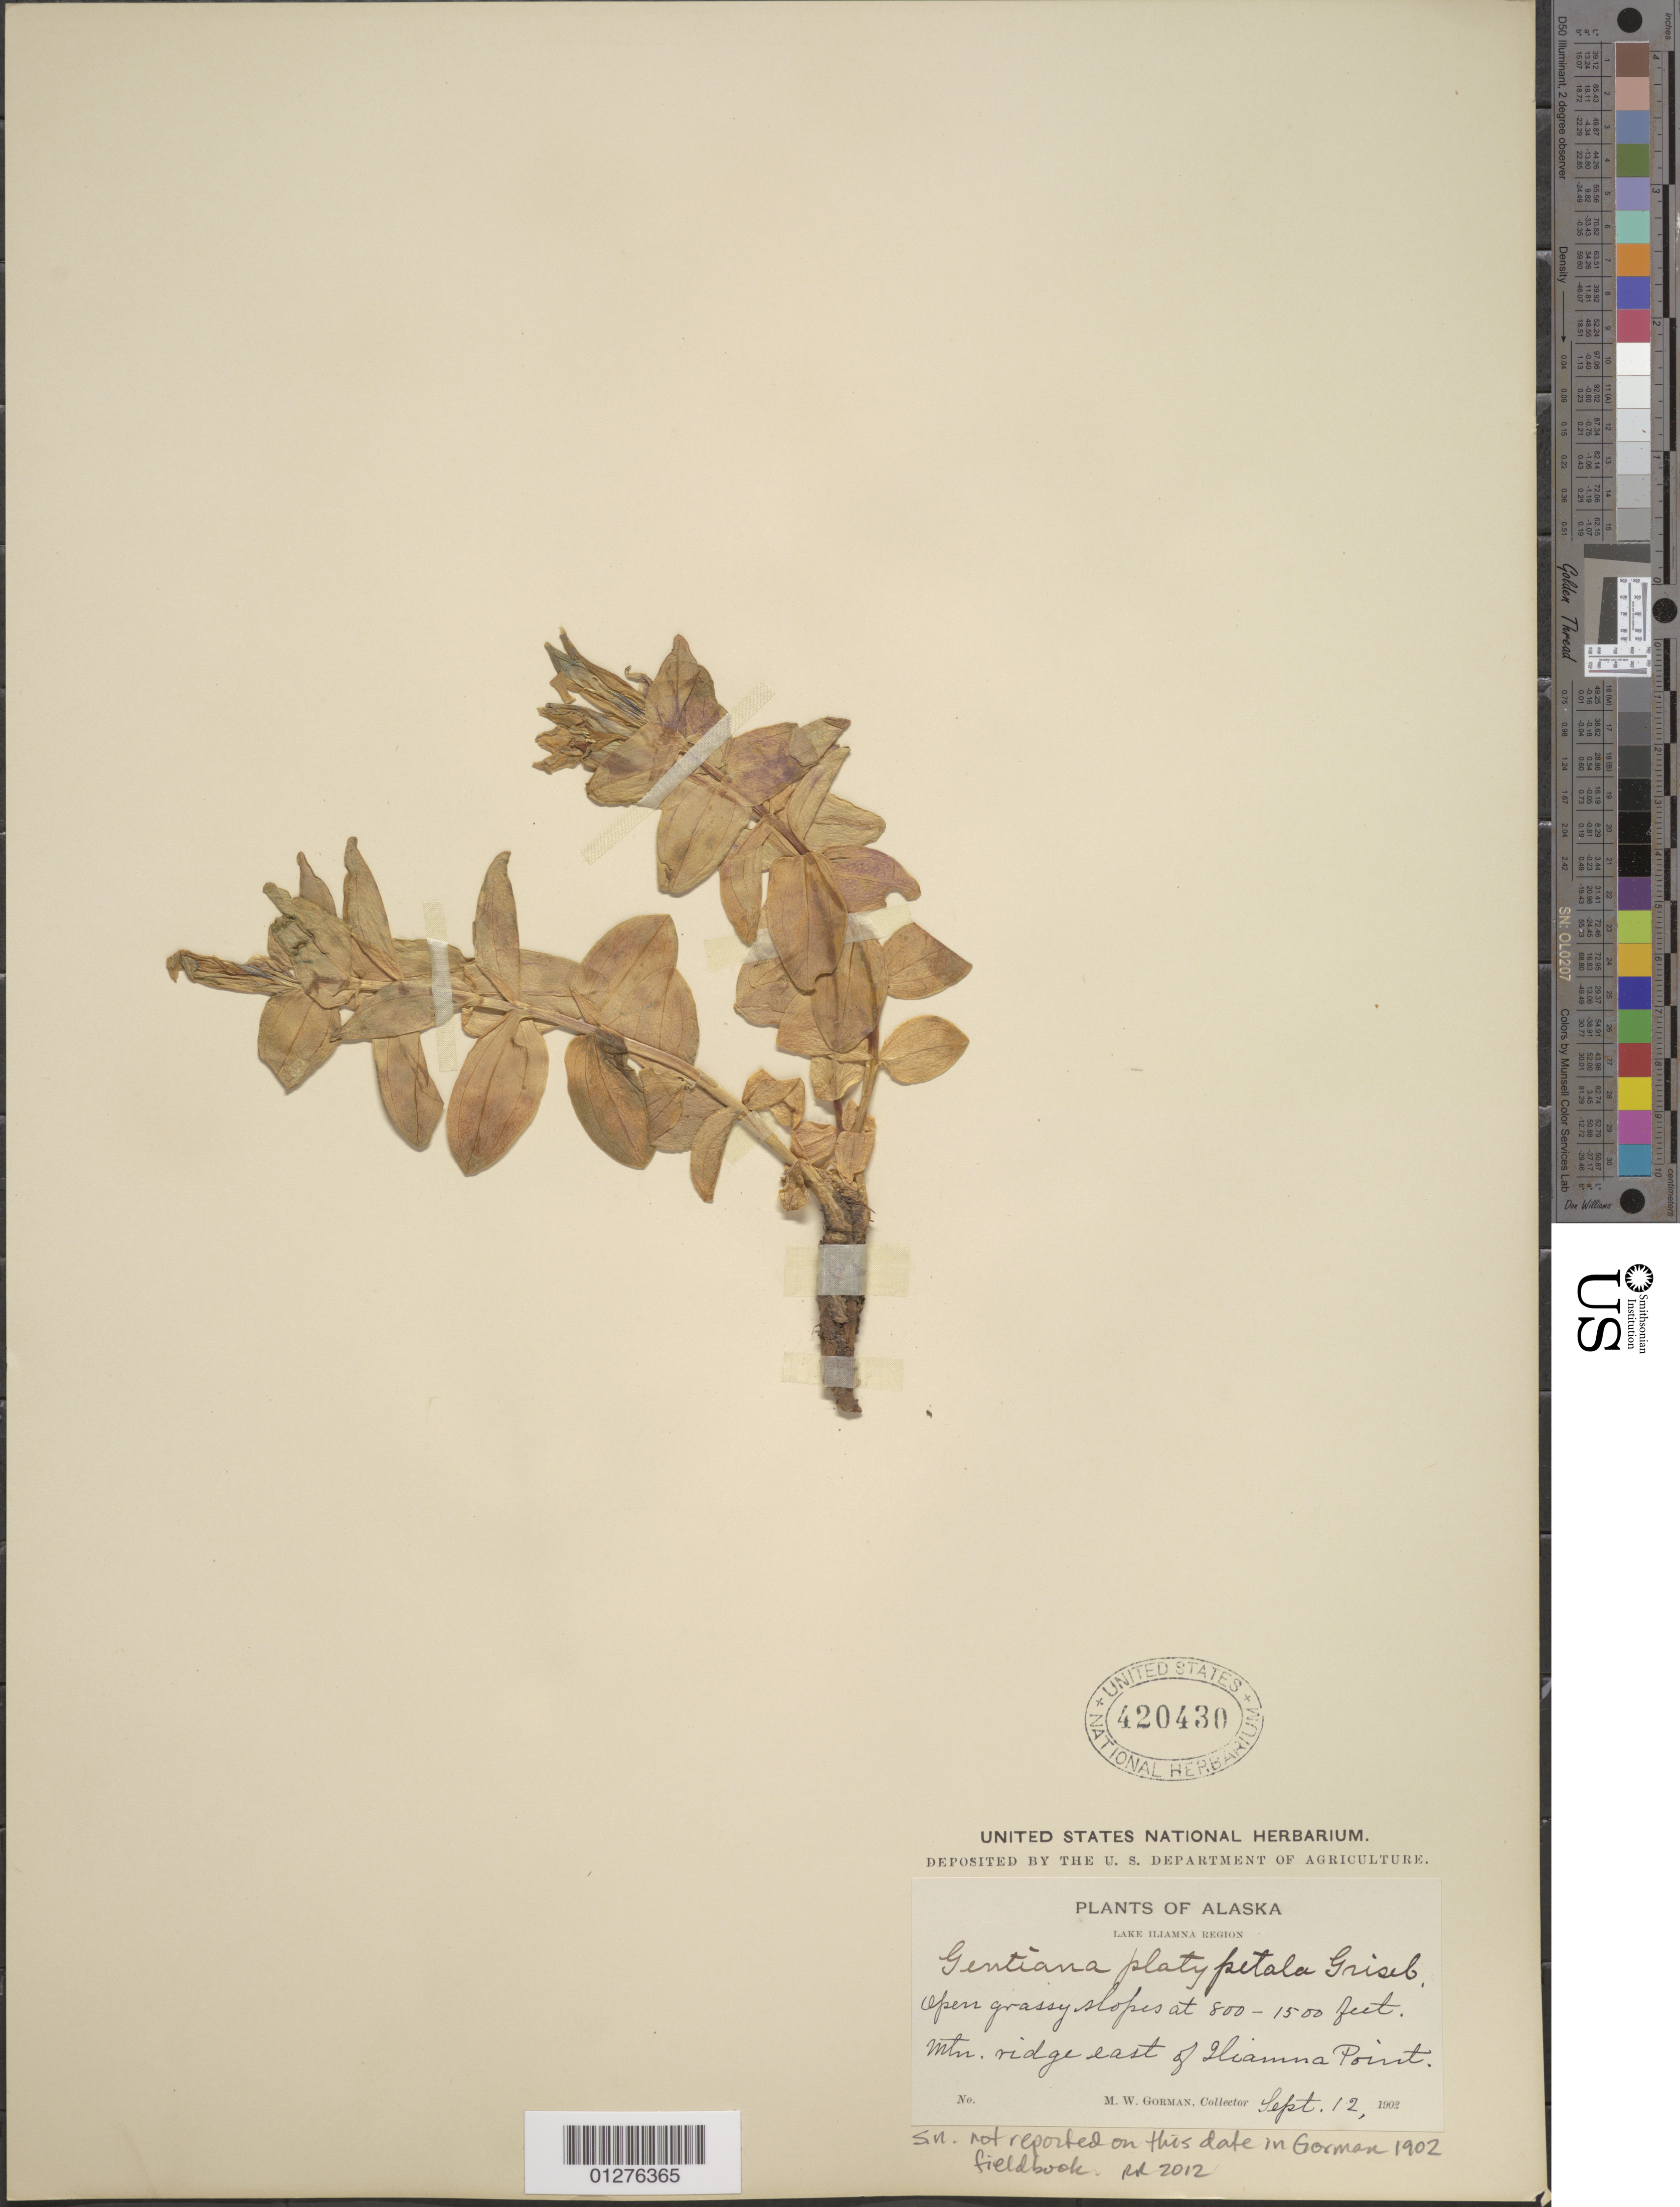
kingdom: Plantae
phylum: Tracheophyta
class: Magnoliopsida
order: Gentianales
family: Gentianaceae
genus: Gentiana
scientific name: Gentiana platypetala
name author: Griseb.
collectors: M. W. Gorman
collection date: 1902-09-12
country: United States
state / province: Alaska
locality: Lake Iliamna Region, Mts. Ridge, East of Iliamna Point.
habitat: Grassy slopes.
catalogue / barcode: US 420430